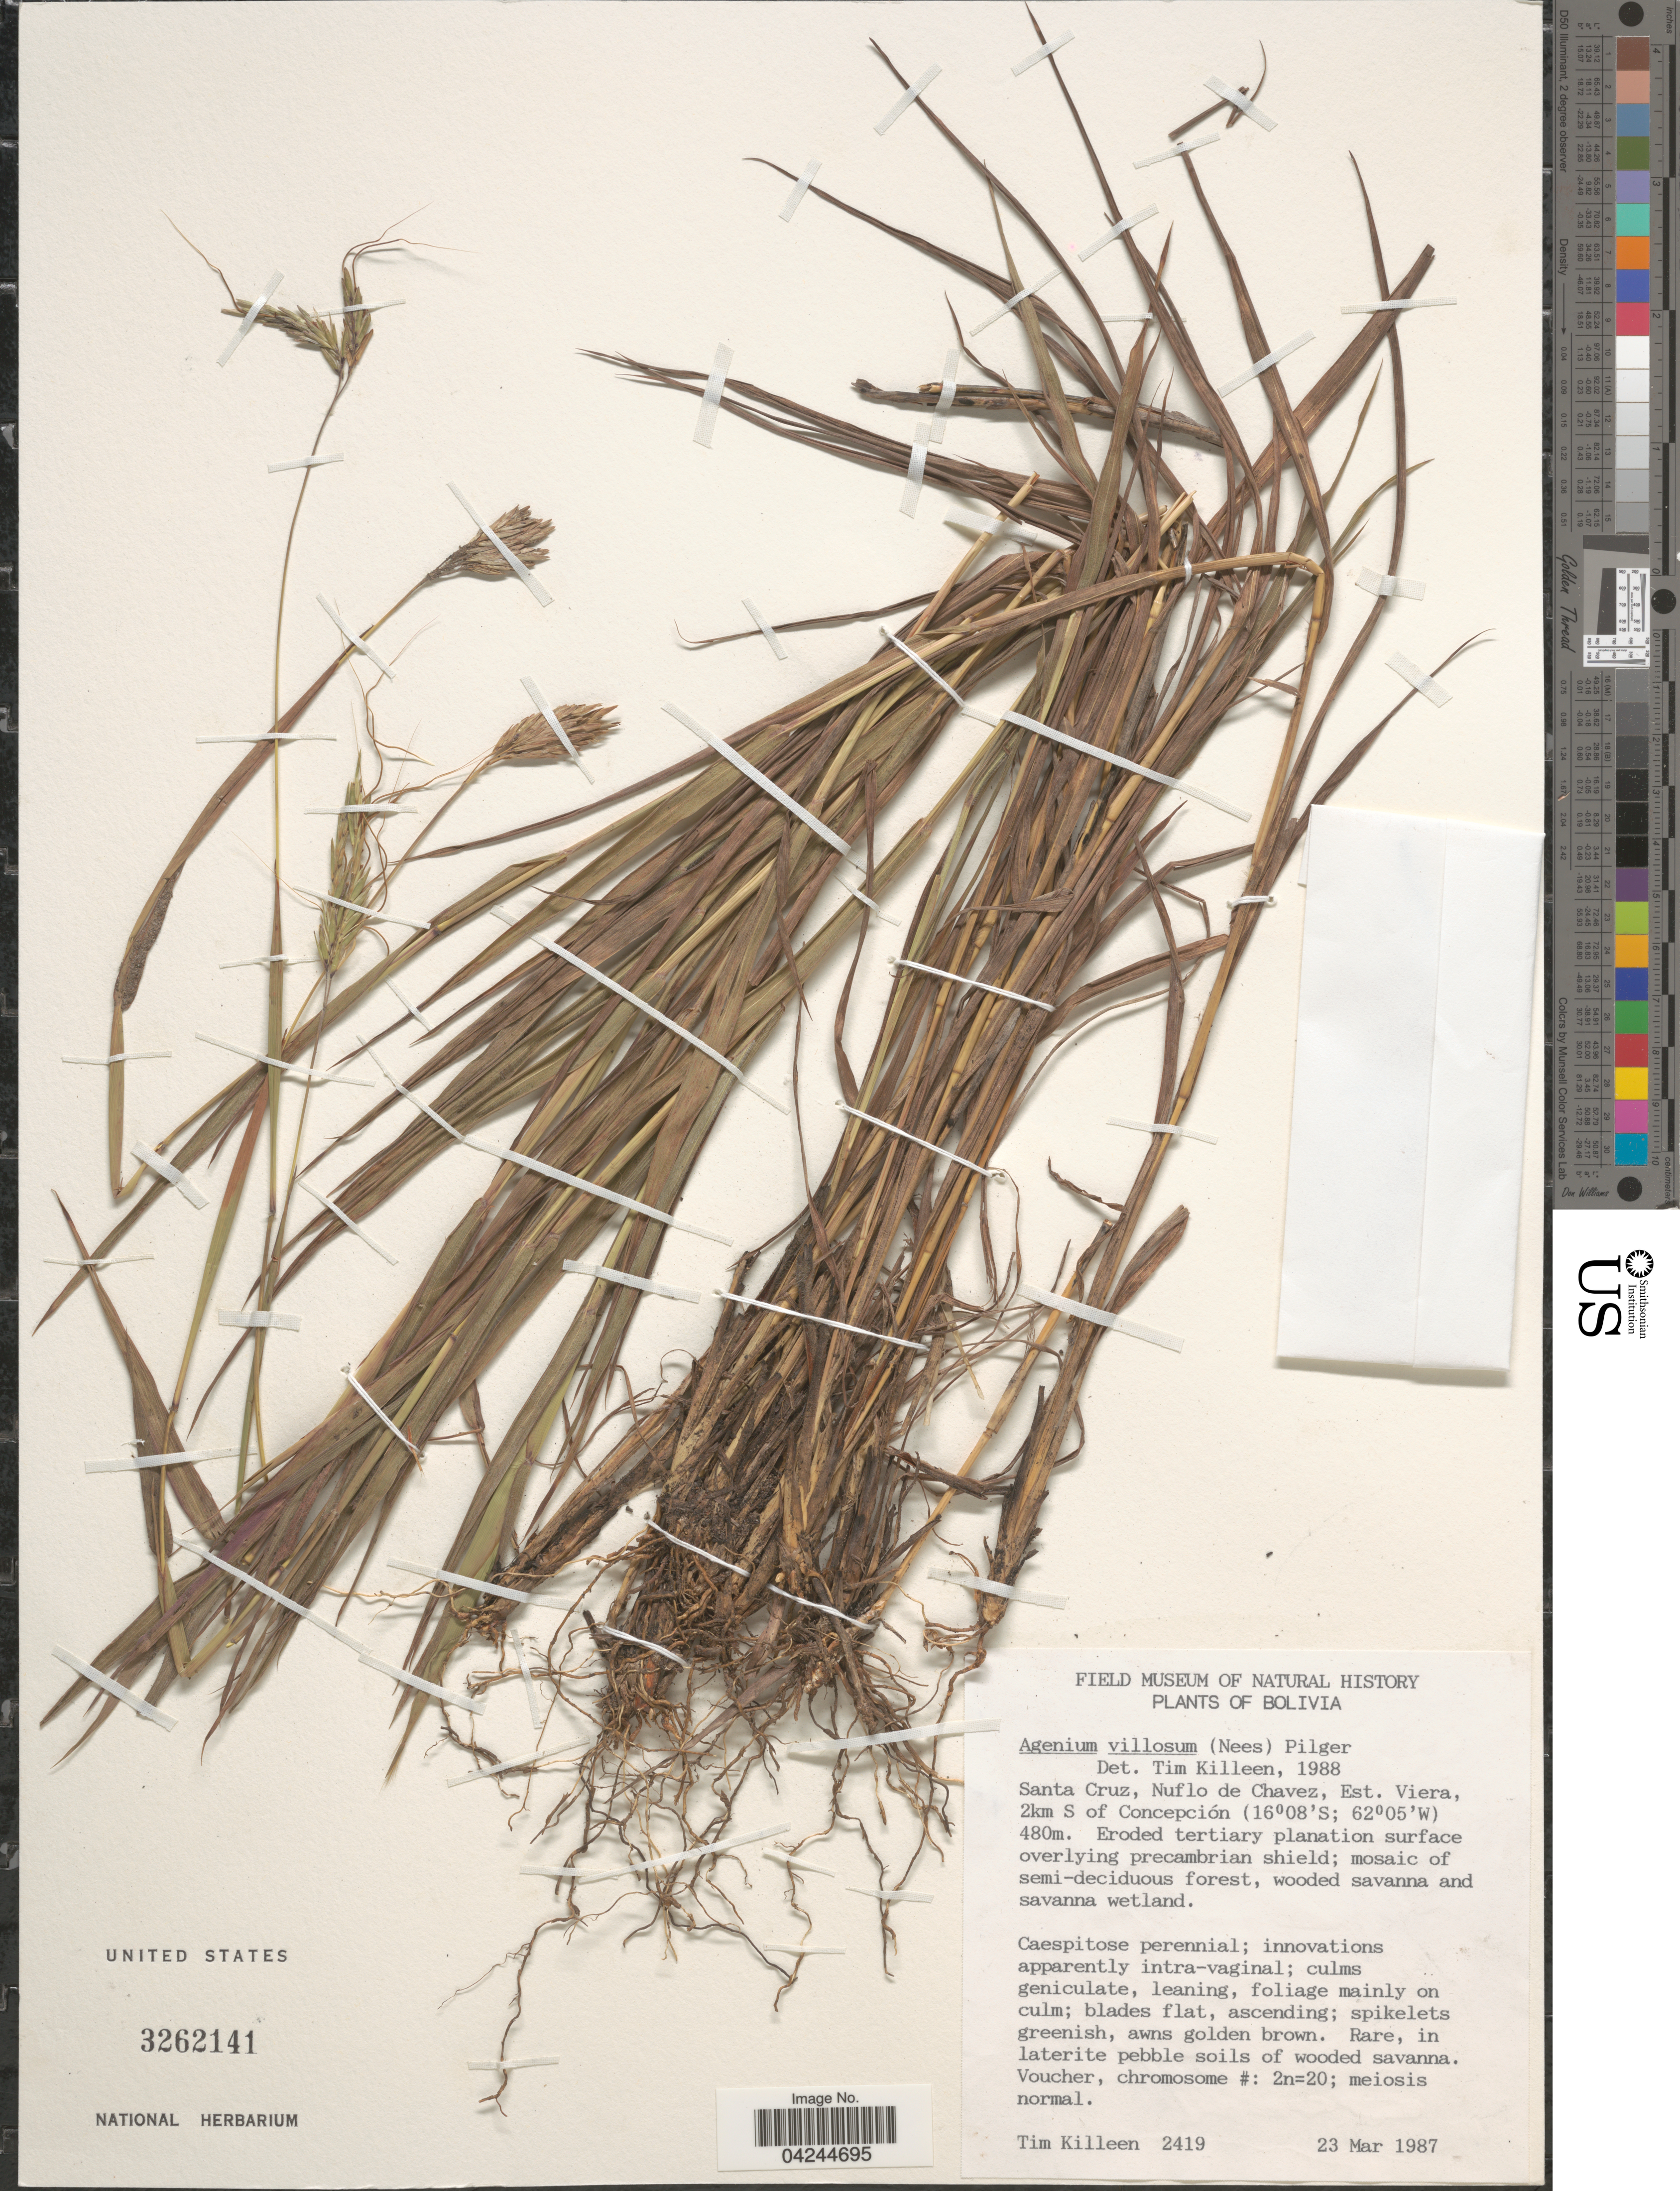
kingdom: Plantae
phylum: Tracheophyta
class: Liliopsida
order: Poales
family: Poaceae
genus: Agenium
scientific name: Agenium villosum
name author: (Nees) Pilg.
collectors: T. J. Killeen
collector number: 2419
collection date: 1987-03-23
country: Bolivia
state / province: Santa Cruz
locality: Nuflo de Chavez, Est. Viera, 2km S of Concepción.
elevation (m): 480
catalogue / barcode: US 3262141